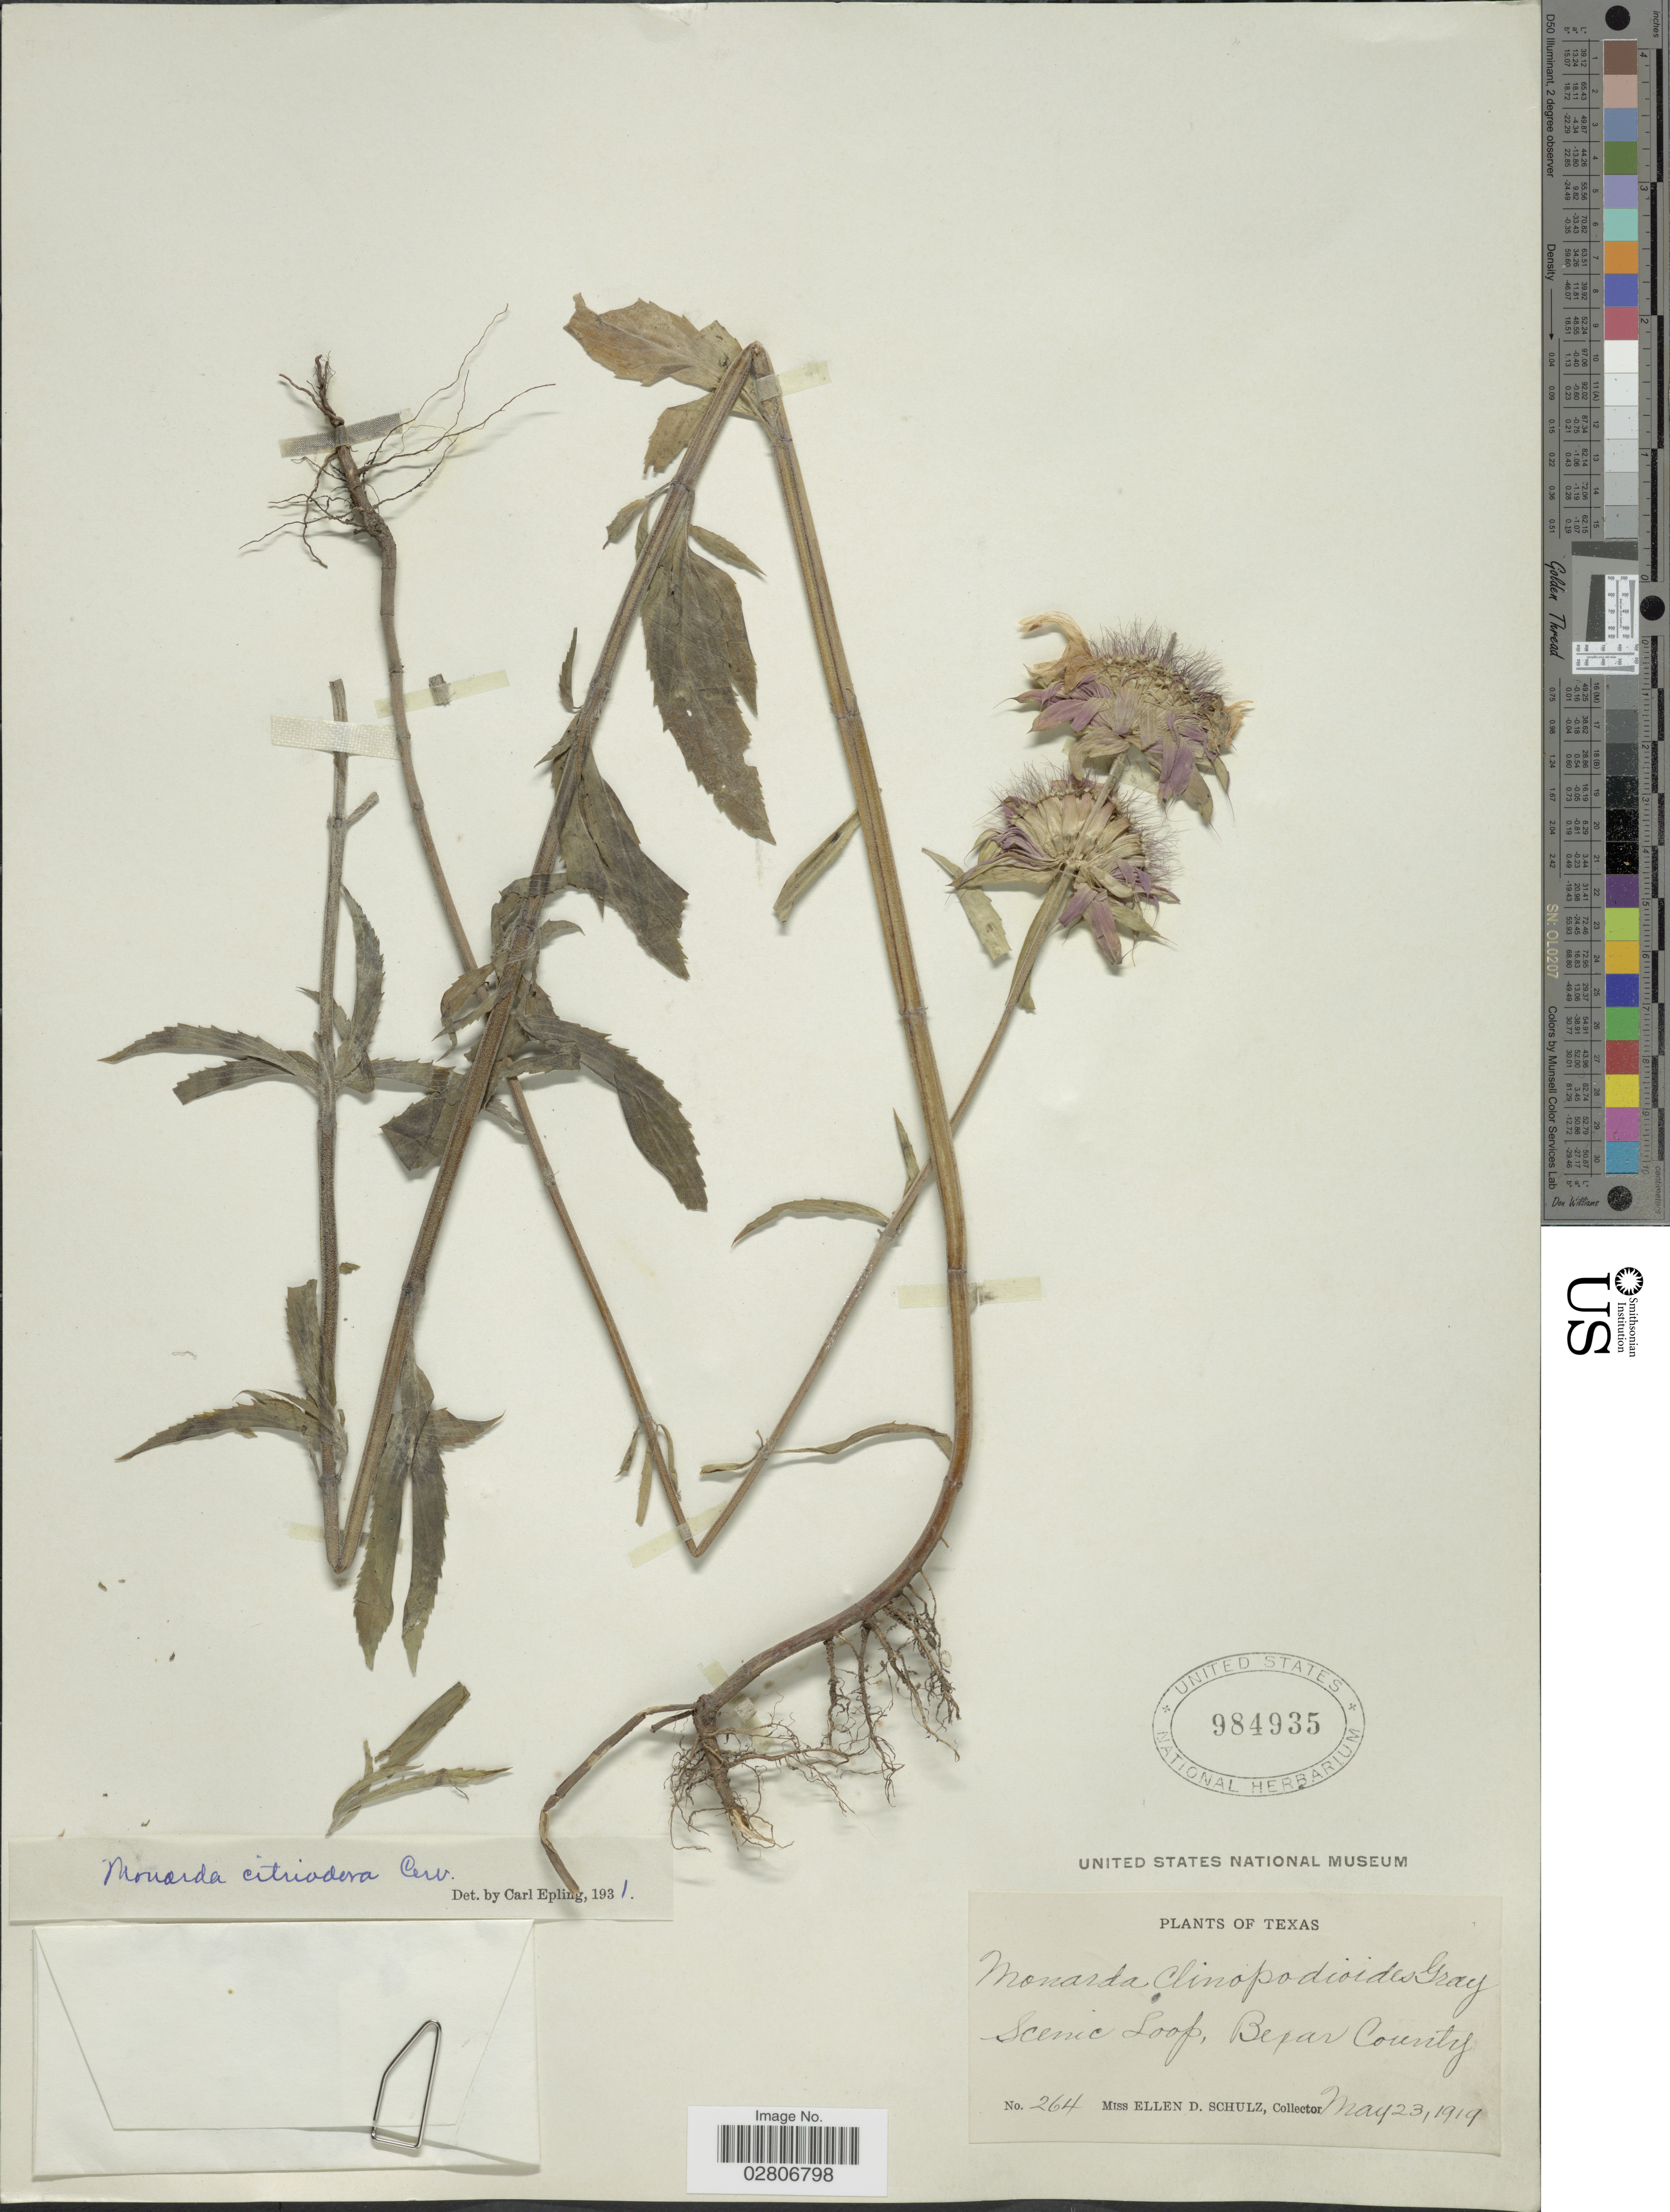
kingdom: Plantae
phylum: Tracheophyta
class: Magnoliopsida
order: Lamiales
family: Lamiaceae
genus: Monarda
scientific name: Monarda citriodora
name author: Cerv. ex Lag.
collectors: E. D. Schulz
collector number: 264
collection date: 1919-05-23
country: United States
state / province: Texas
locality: Scenic Loop, Bexar County.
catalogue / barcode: US 984935